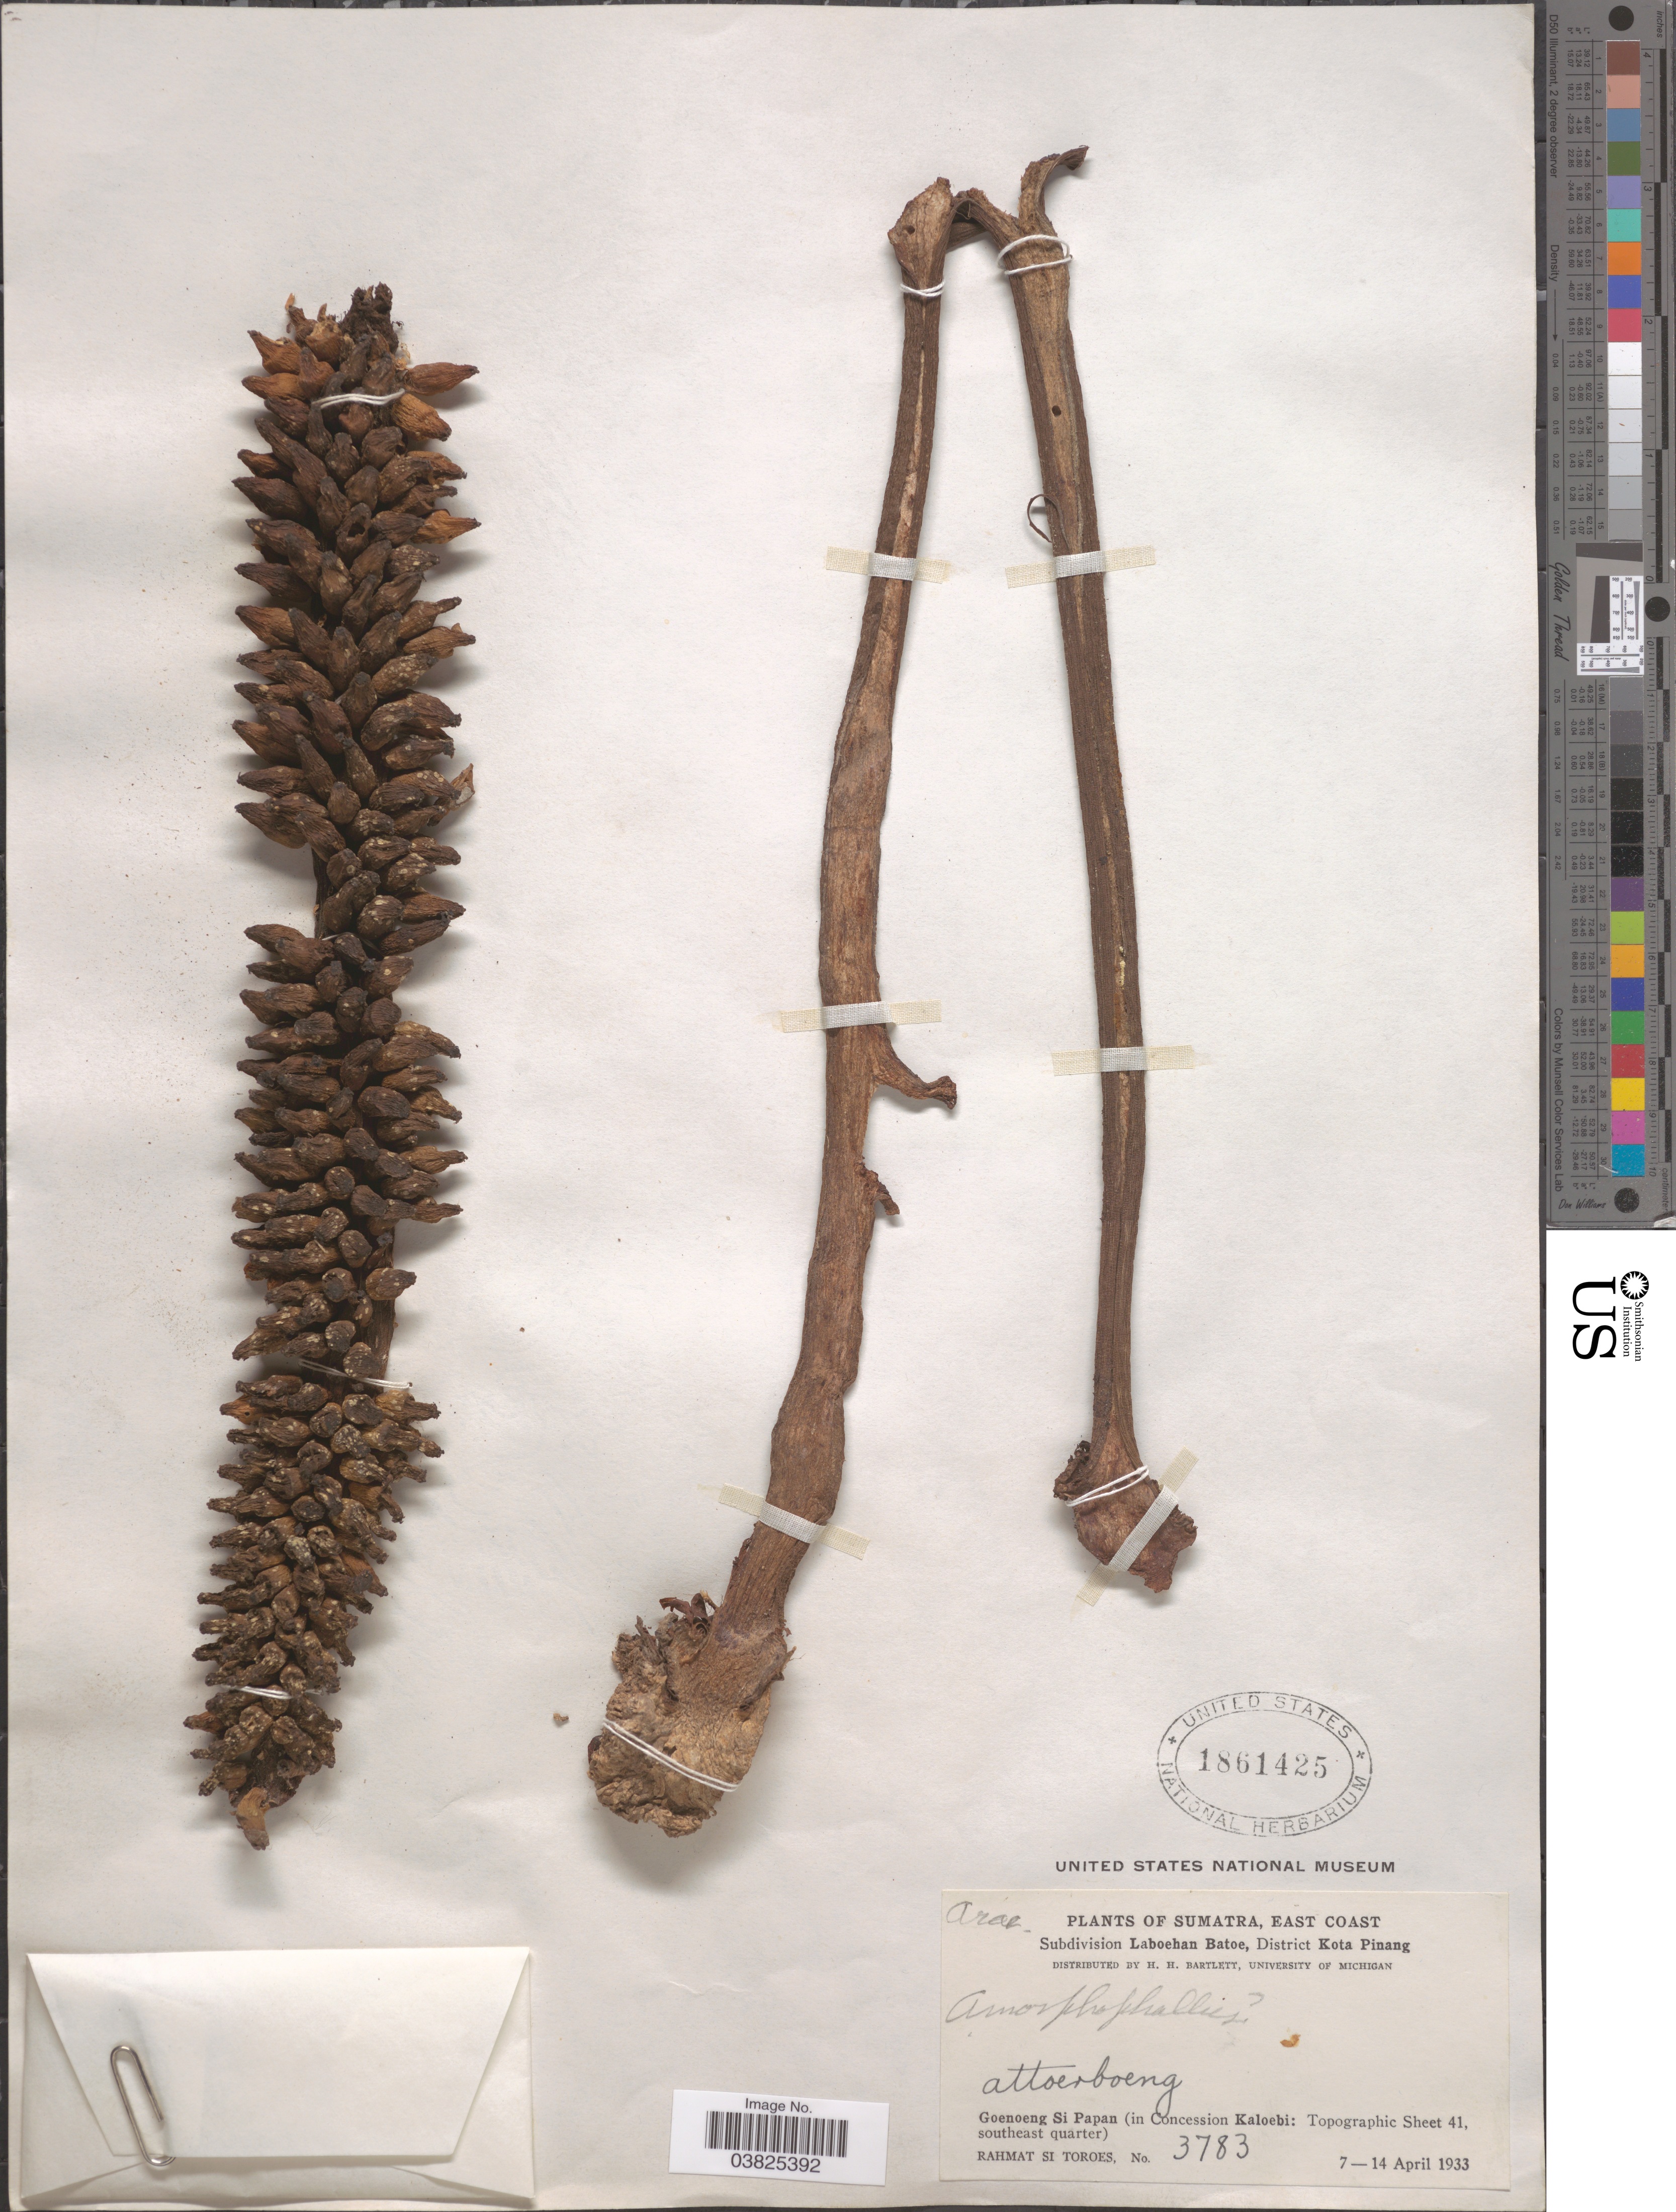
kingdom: Plantae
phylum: Tracheophyta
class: Liliopsida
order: Alismatales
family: Araceae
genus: Amorphophallus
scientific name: Amorphophallus sp.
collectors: Rahmat Si Boeea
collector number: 3783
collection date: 1933-04-07/1933-04-14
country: Indonesia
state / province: Sumatra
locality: East Coast. Subdivision Laboehan Batoe, District Kota Pinang. Goenoeng Si Papan (in Concession Kaloebi: Topographic Sheet 41, southeast quarter).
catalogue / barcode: US 1861425